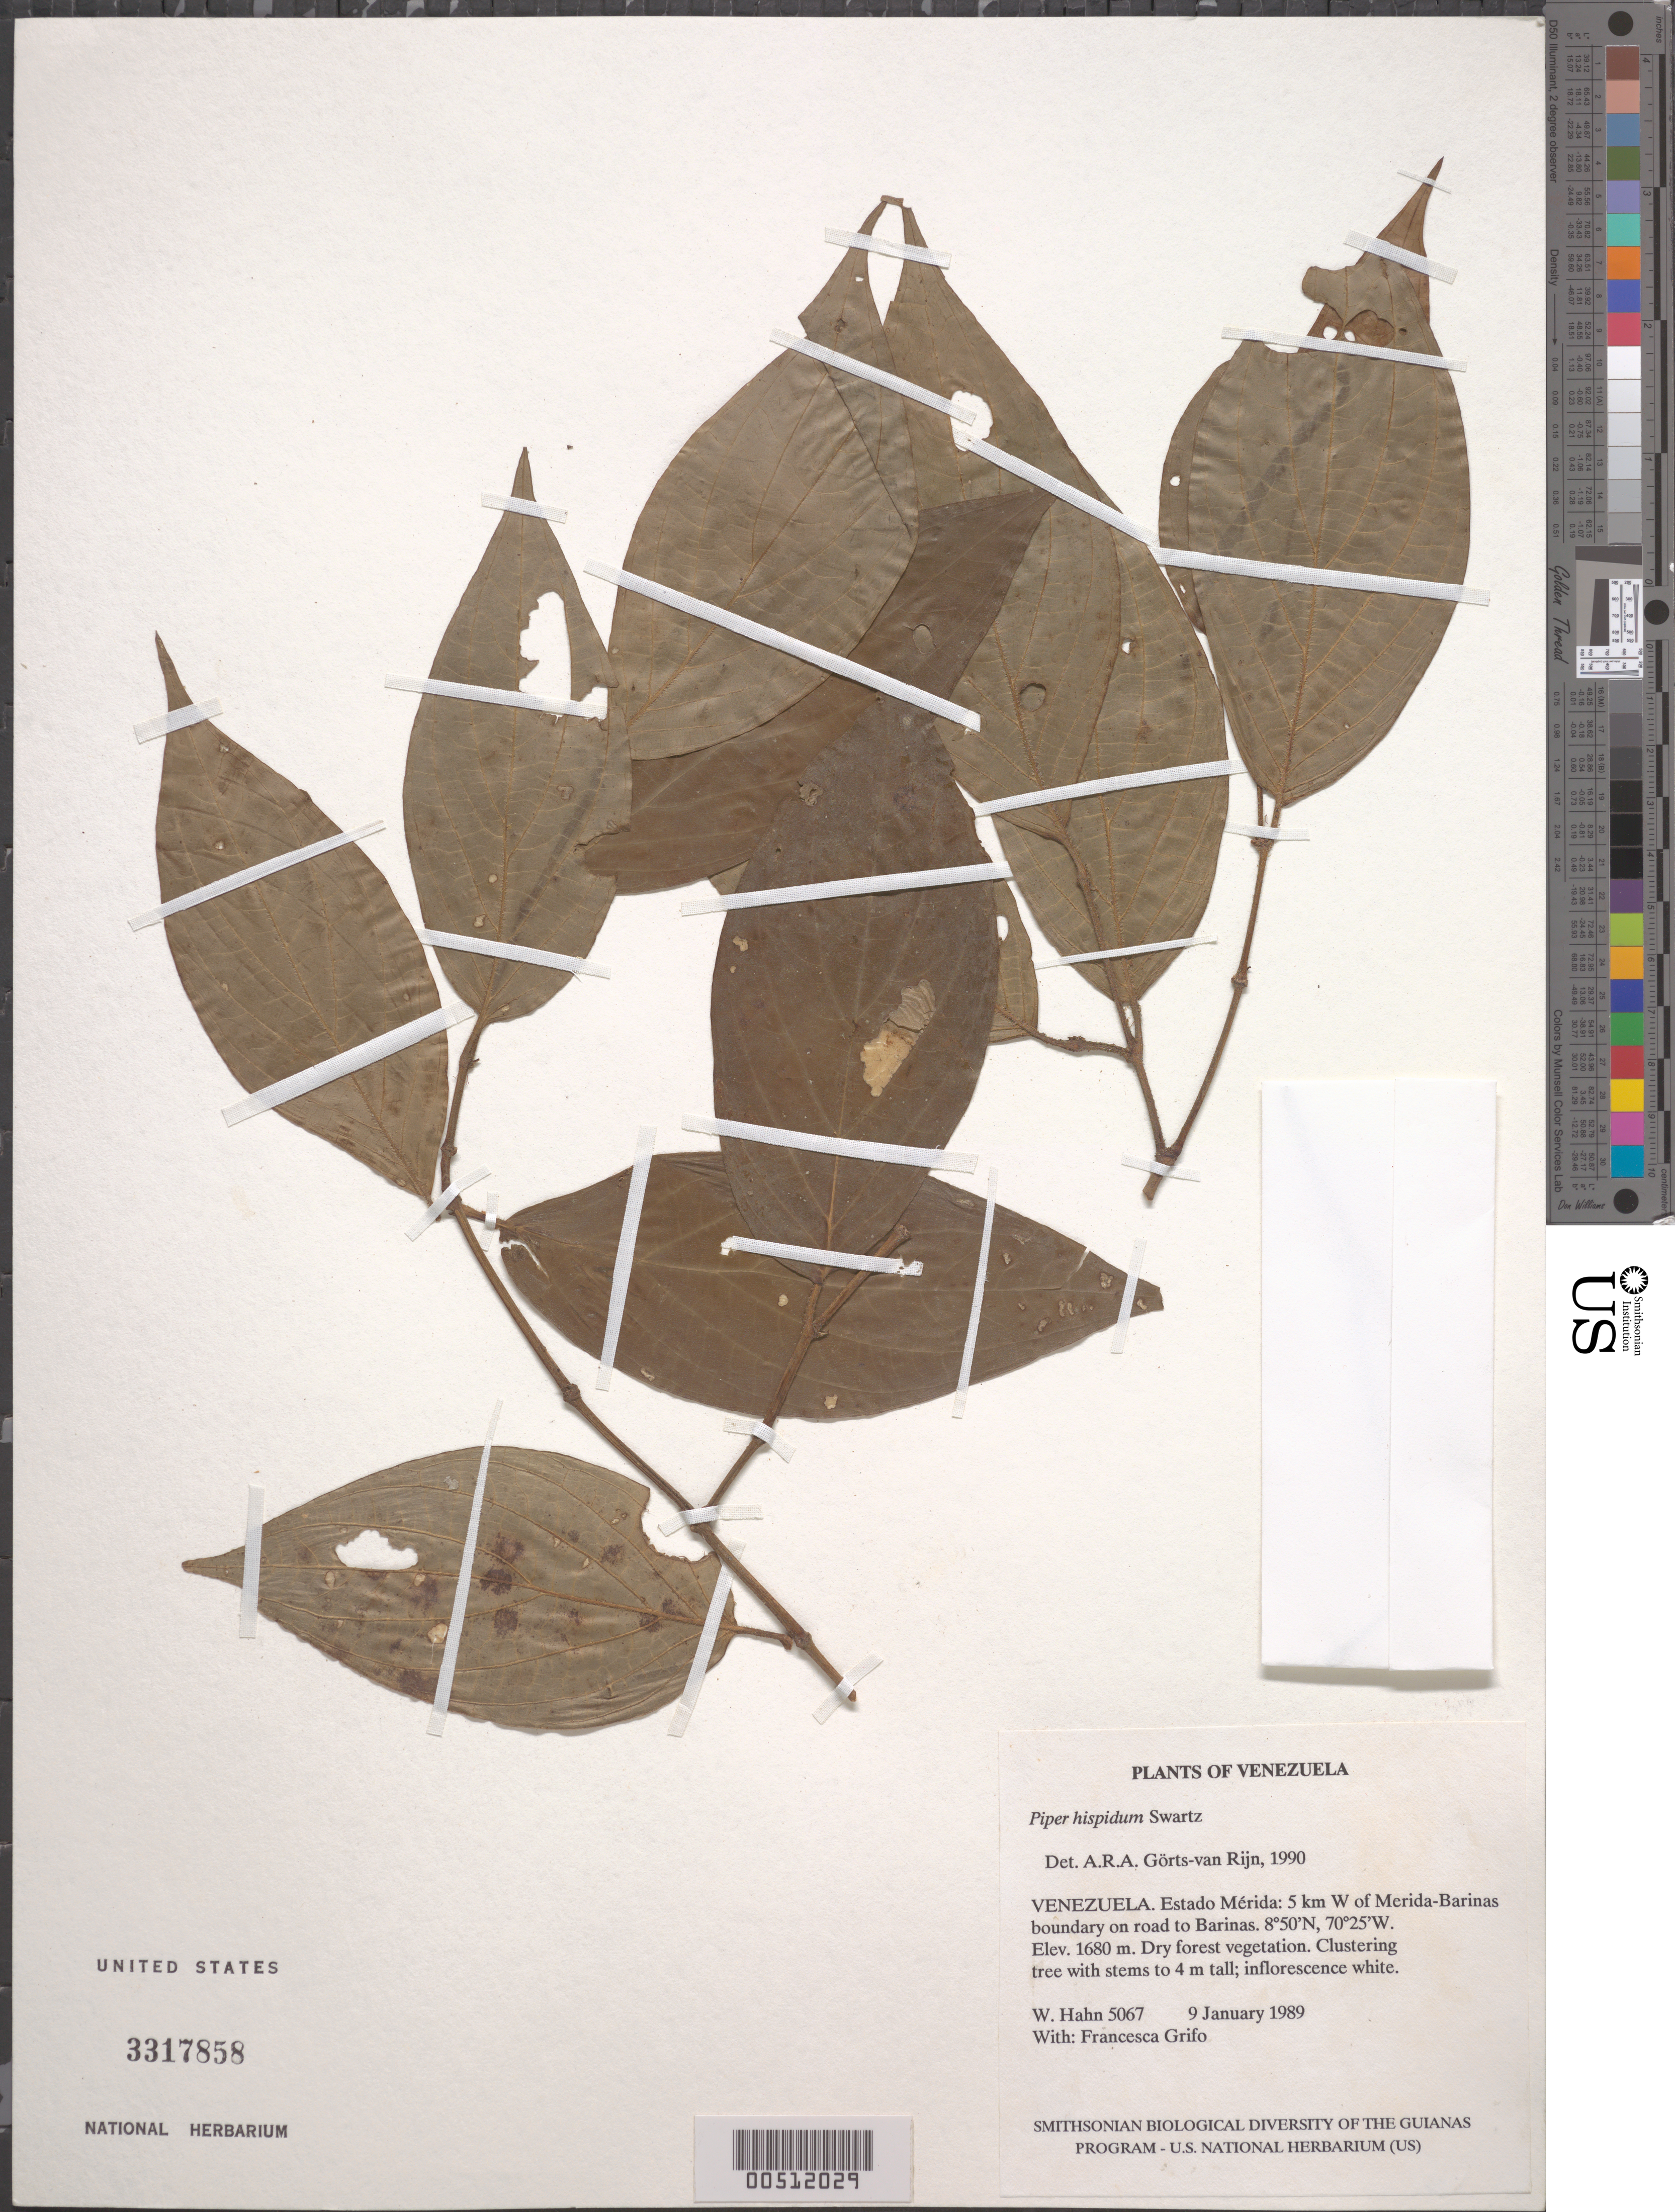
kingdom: Plantae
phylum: Tracheophyta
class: Magnoliopsida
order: Piperales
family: Piperaceae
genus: Piper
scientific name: Piper hispidum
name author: Sw.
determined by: Görts-van Rijn, A. R. A.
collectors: W. Hahn & F. Grifo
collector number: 5067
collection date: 1989-01-09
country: Venezuela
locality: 5 km W of Mérida-Barinas boundary on road to Barinas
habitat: Dry forest vegetation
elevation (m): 1680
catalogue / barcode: US 3317858